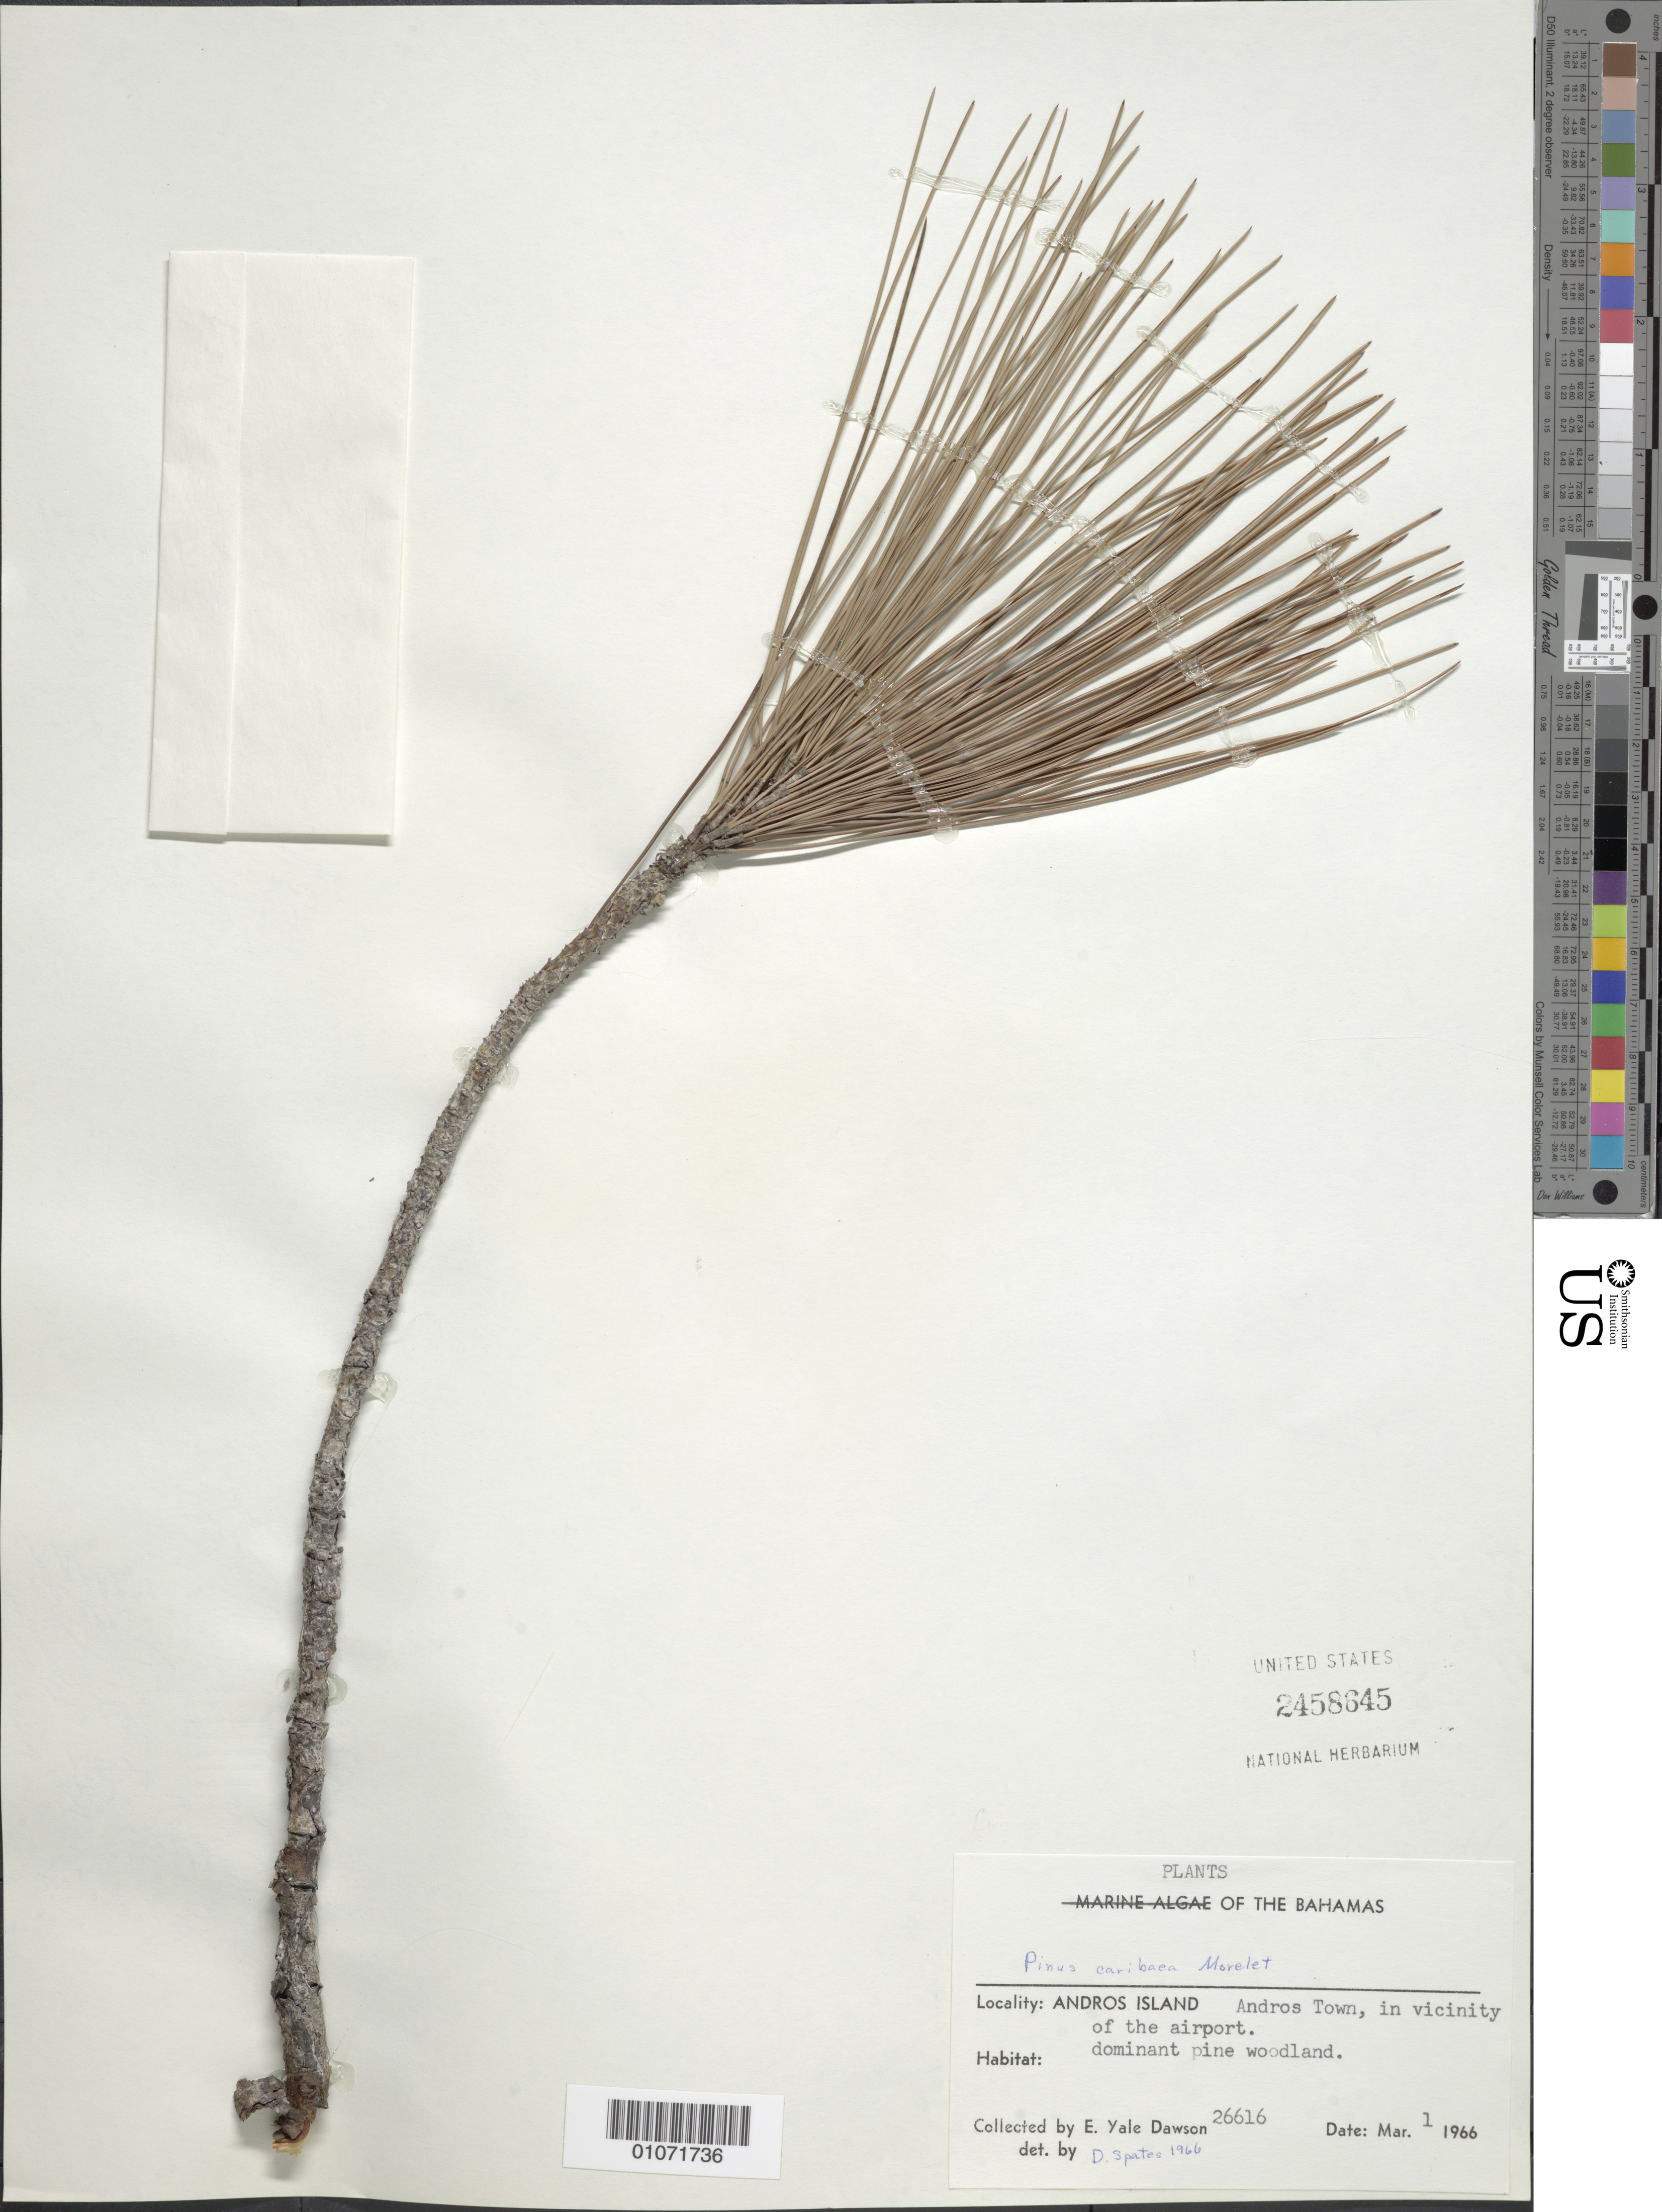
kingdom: Plantae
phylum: Tracheophyta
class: Pinopsida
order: Pinales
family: Pinaceae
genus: Pinus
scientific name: Pinus caribaea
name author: Morelet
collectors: E. Y. Dawson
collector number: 26616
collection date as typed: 01 Mar 1966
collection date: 1966-03-01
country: Bahamas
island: Andros I.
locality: Andros Town, in vicinity of the airport. Dominant pine woodland.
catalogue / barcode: US 2458645